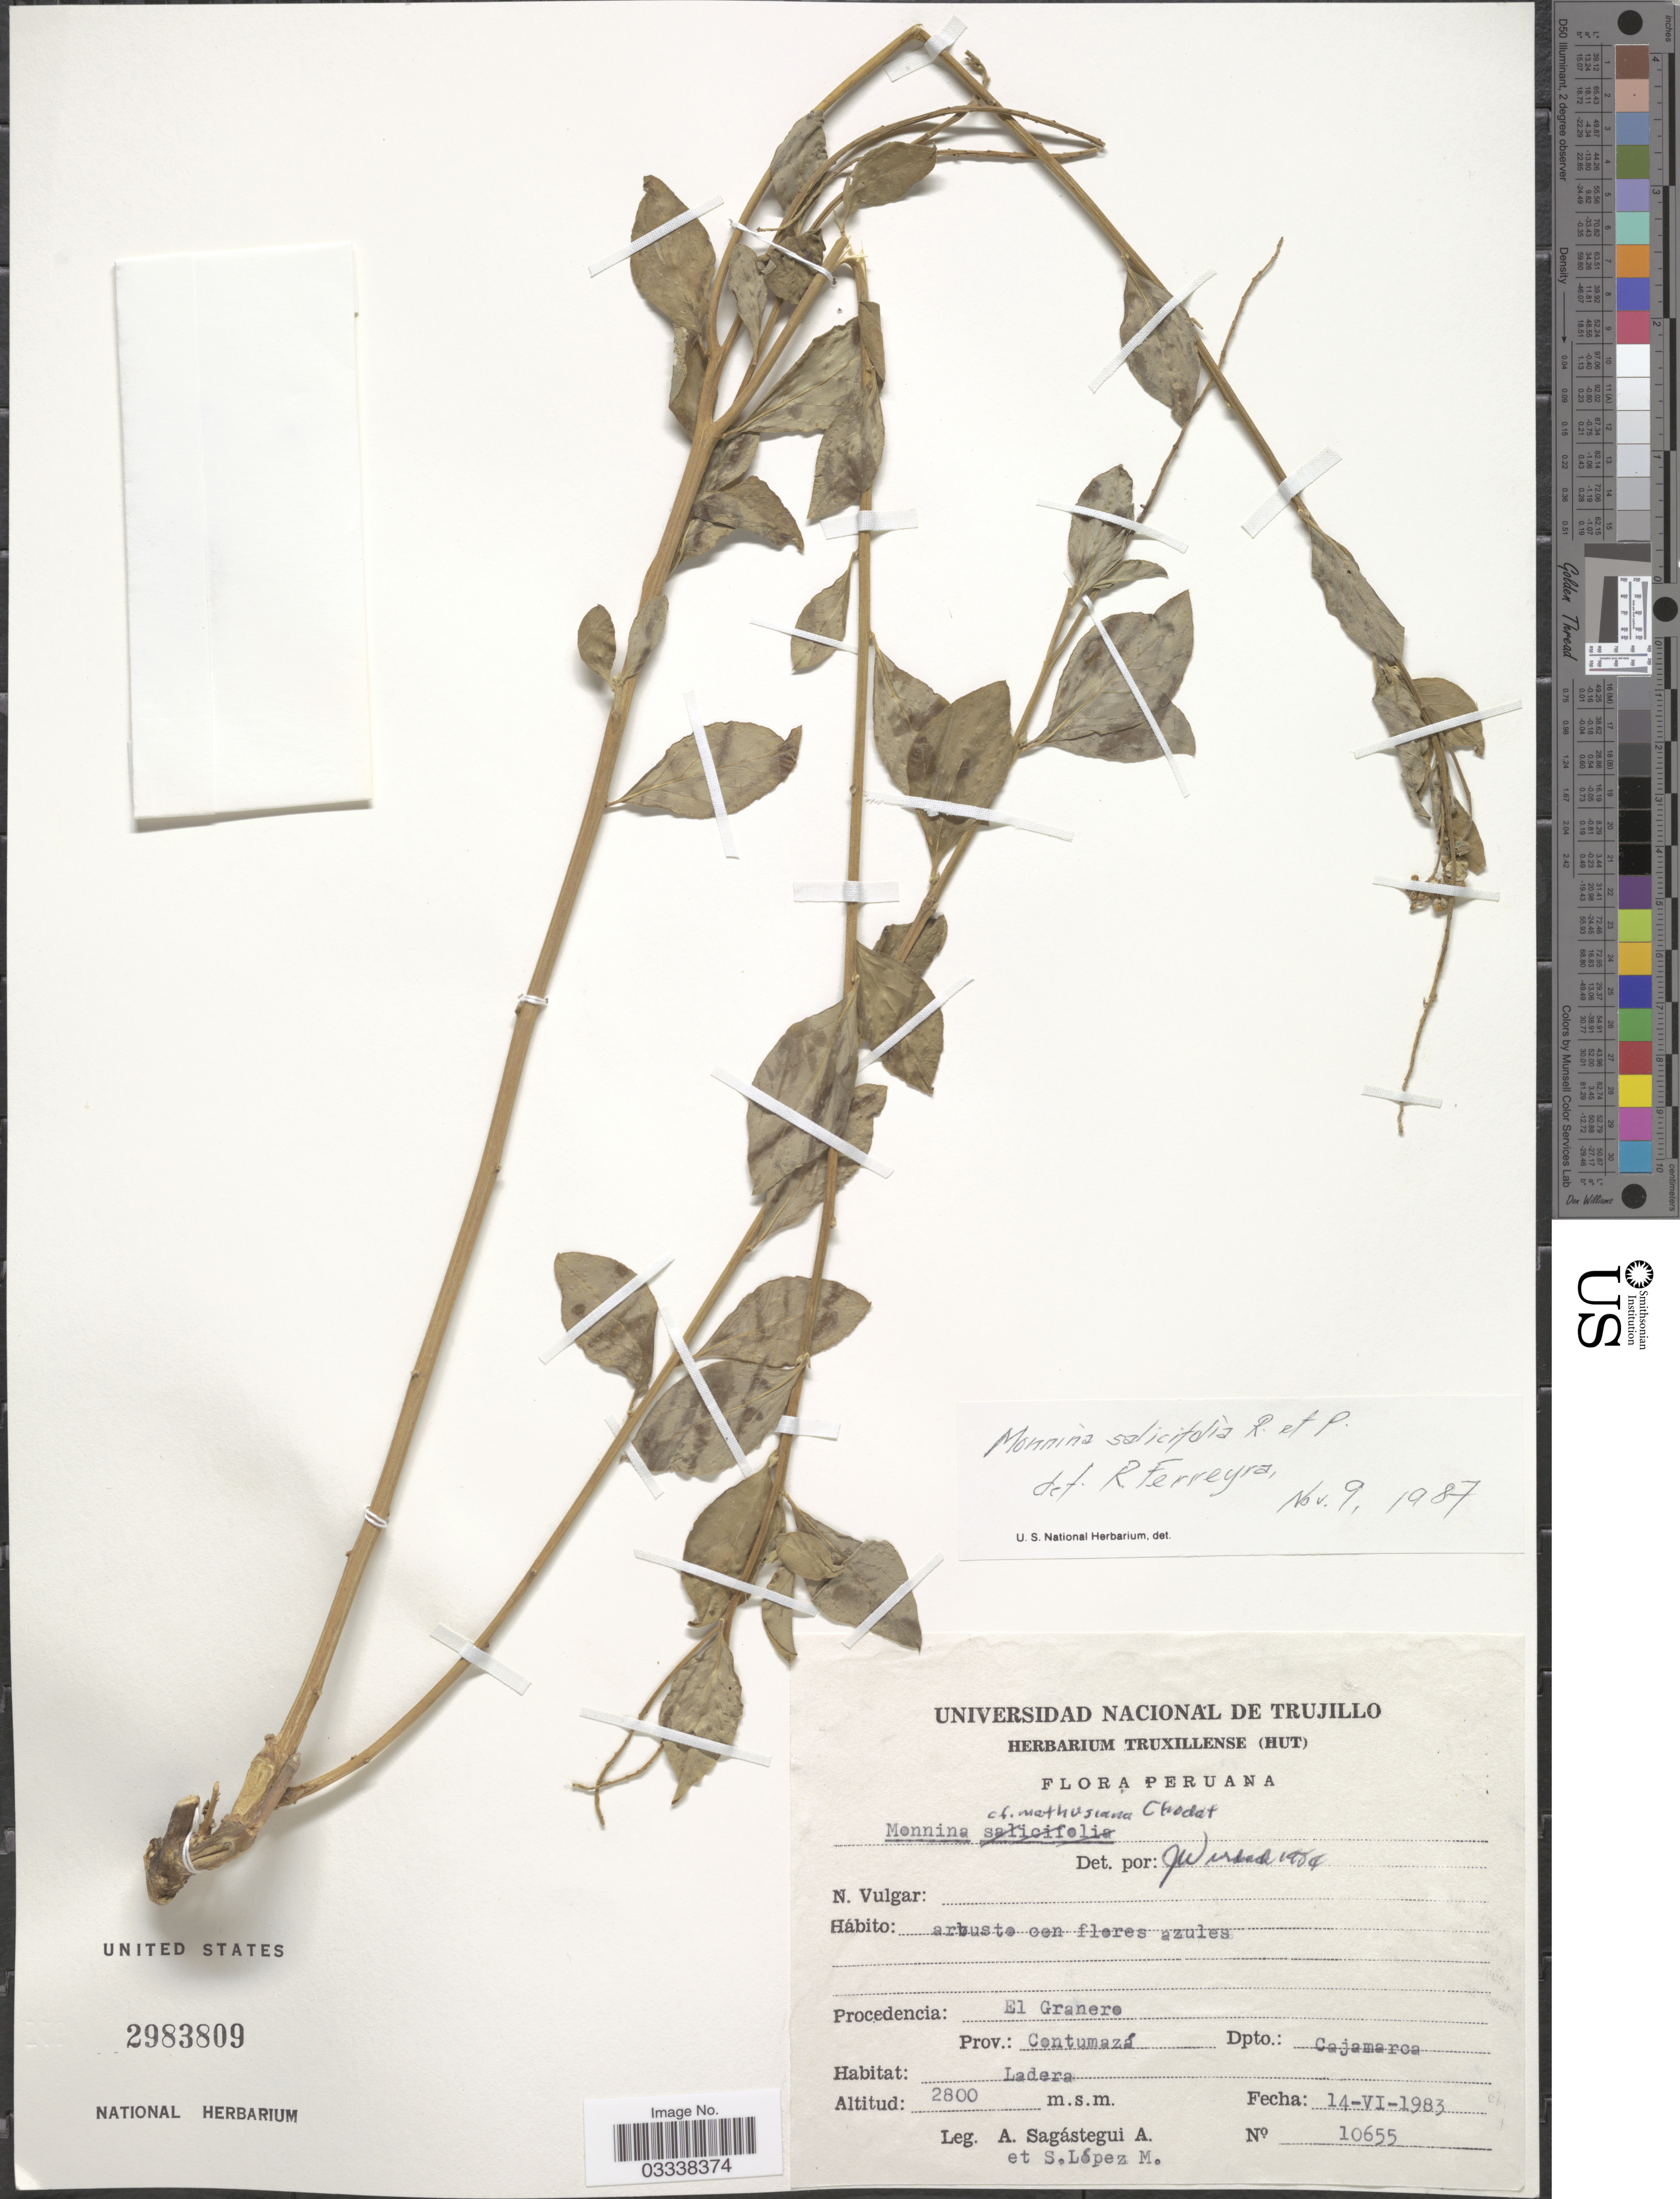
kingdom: Plantae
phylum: Tracheophyta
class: Magnoliopsida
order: Fabales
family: Polygalaceae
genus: Monnina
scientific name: Monnina salicifolia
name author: Ruiz & Pav.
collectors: A. Sagástegui A. & S. Lopez M.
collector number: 10655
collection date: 1983-06-14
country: Peru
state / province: Cajamarca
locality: El Granero, Prov.: Contumazá, Dpto.: Cajamarca.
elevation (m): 2800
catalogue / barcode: US 2983809